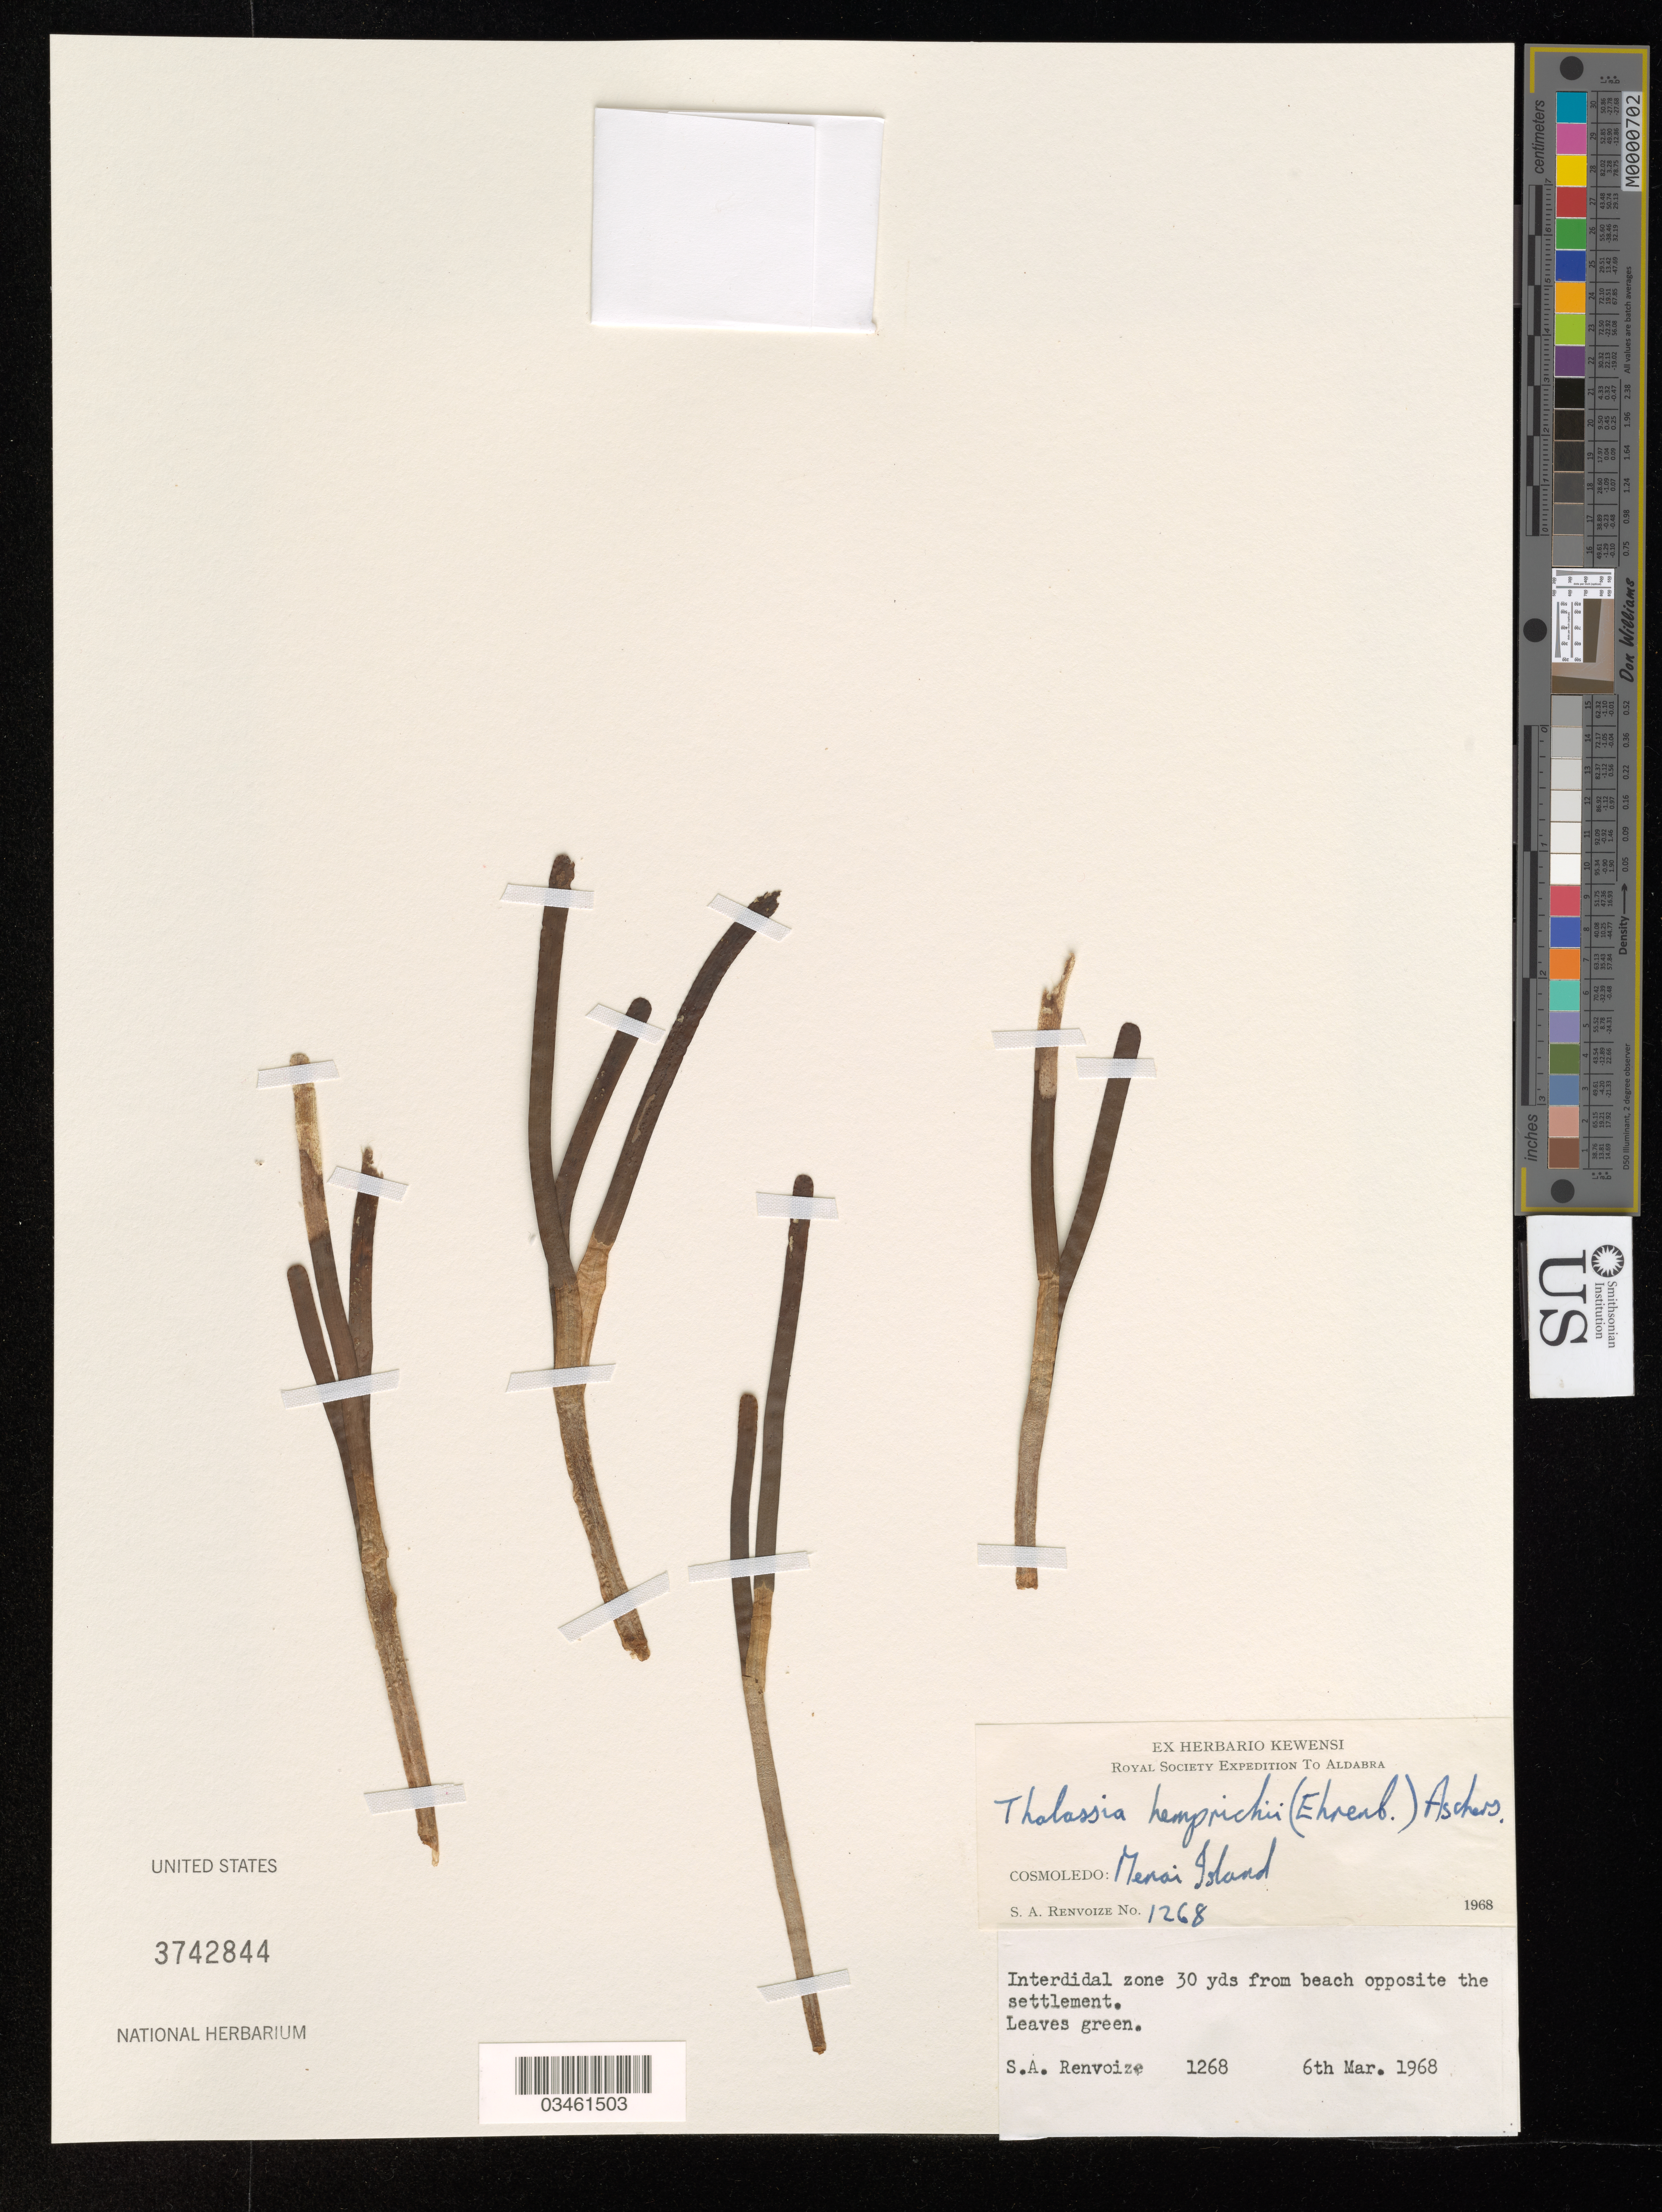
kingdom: Plantae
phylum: Tracheophyta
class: Liliopsida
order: Alismatales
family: Hydrocharitaceae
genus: Thalassia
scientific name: Thalassia hemprichii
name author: Asch.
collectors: S. A. Renvoize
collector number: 1268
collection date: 1968-03-06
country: Seychelles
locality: Royal Society Expedition to Aldabra. Cosmoledo: Menai Island. Interdidal zone 30 yds from beach opposite the settlement.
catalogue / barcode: US 3742844